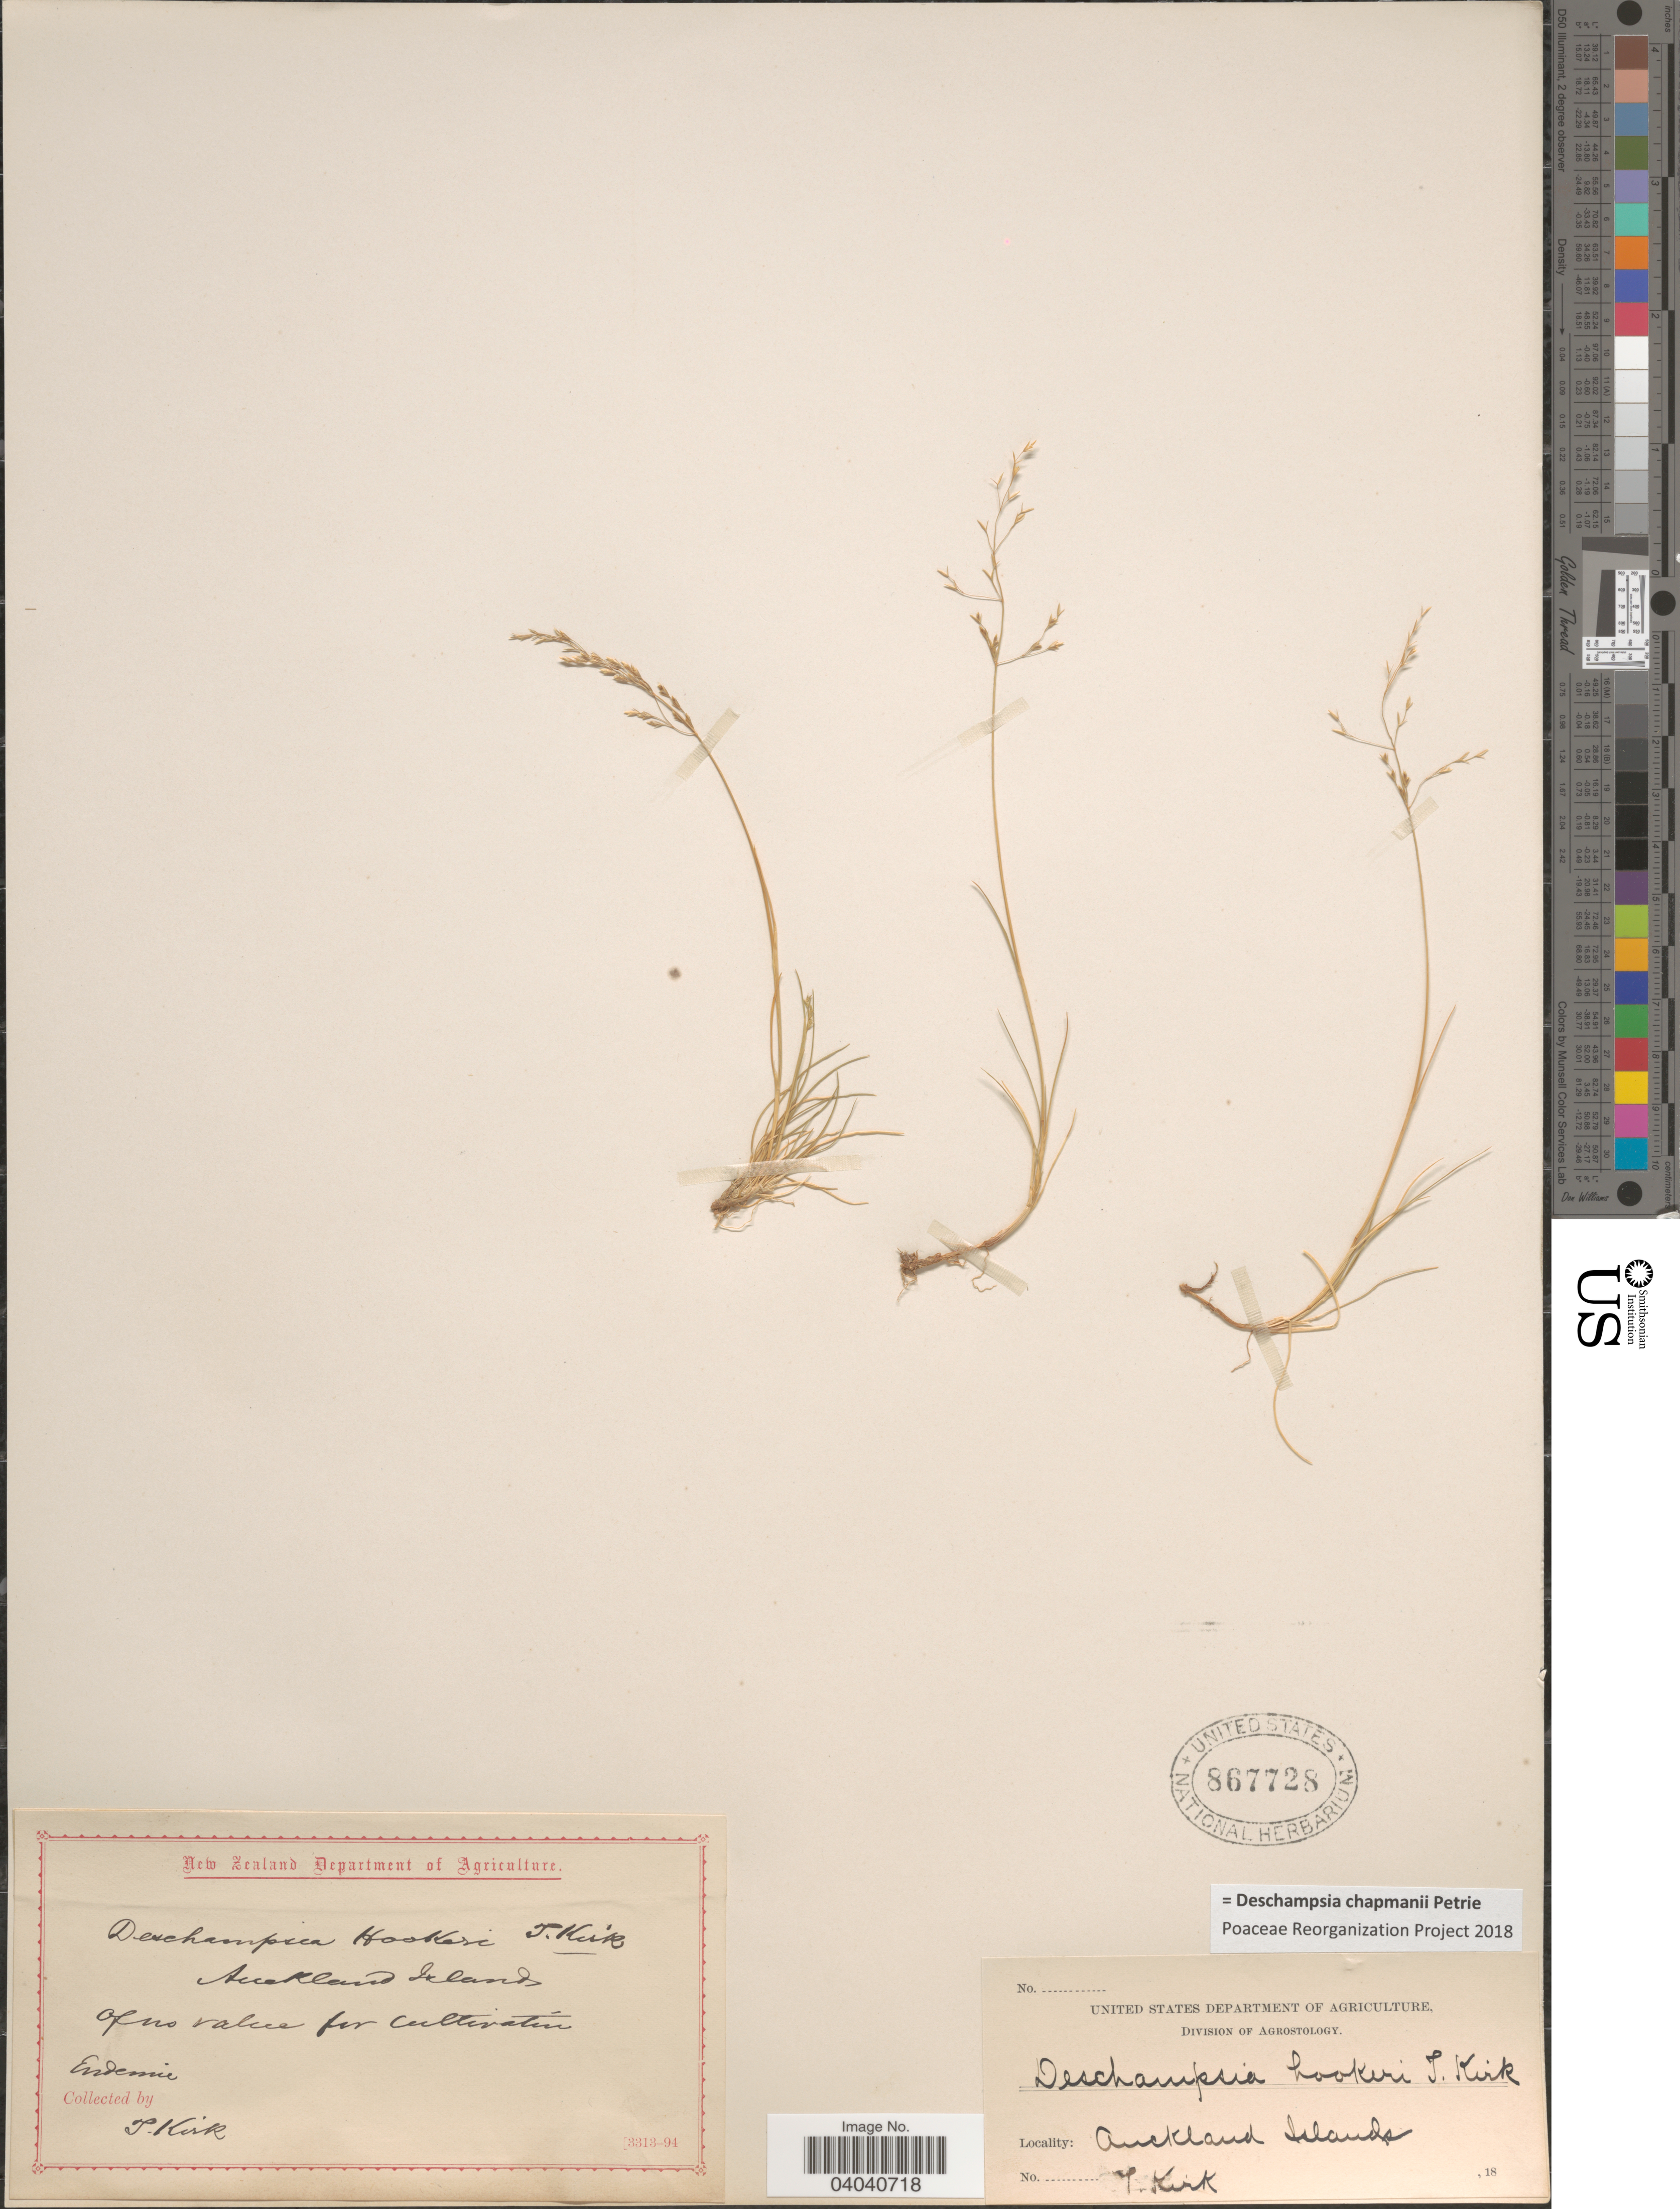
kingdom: Plantae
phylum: Tracheophyta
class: Liliopsida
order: Poales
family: Poaceae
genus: Deschampsia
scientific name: Deschampsia chapmanii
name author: Petrie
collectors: J. Kirk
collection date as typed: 18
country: New Zealand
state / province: Auckland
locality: Auckland Island. open value for cultivation. Endemic.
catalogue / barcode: US 867728